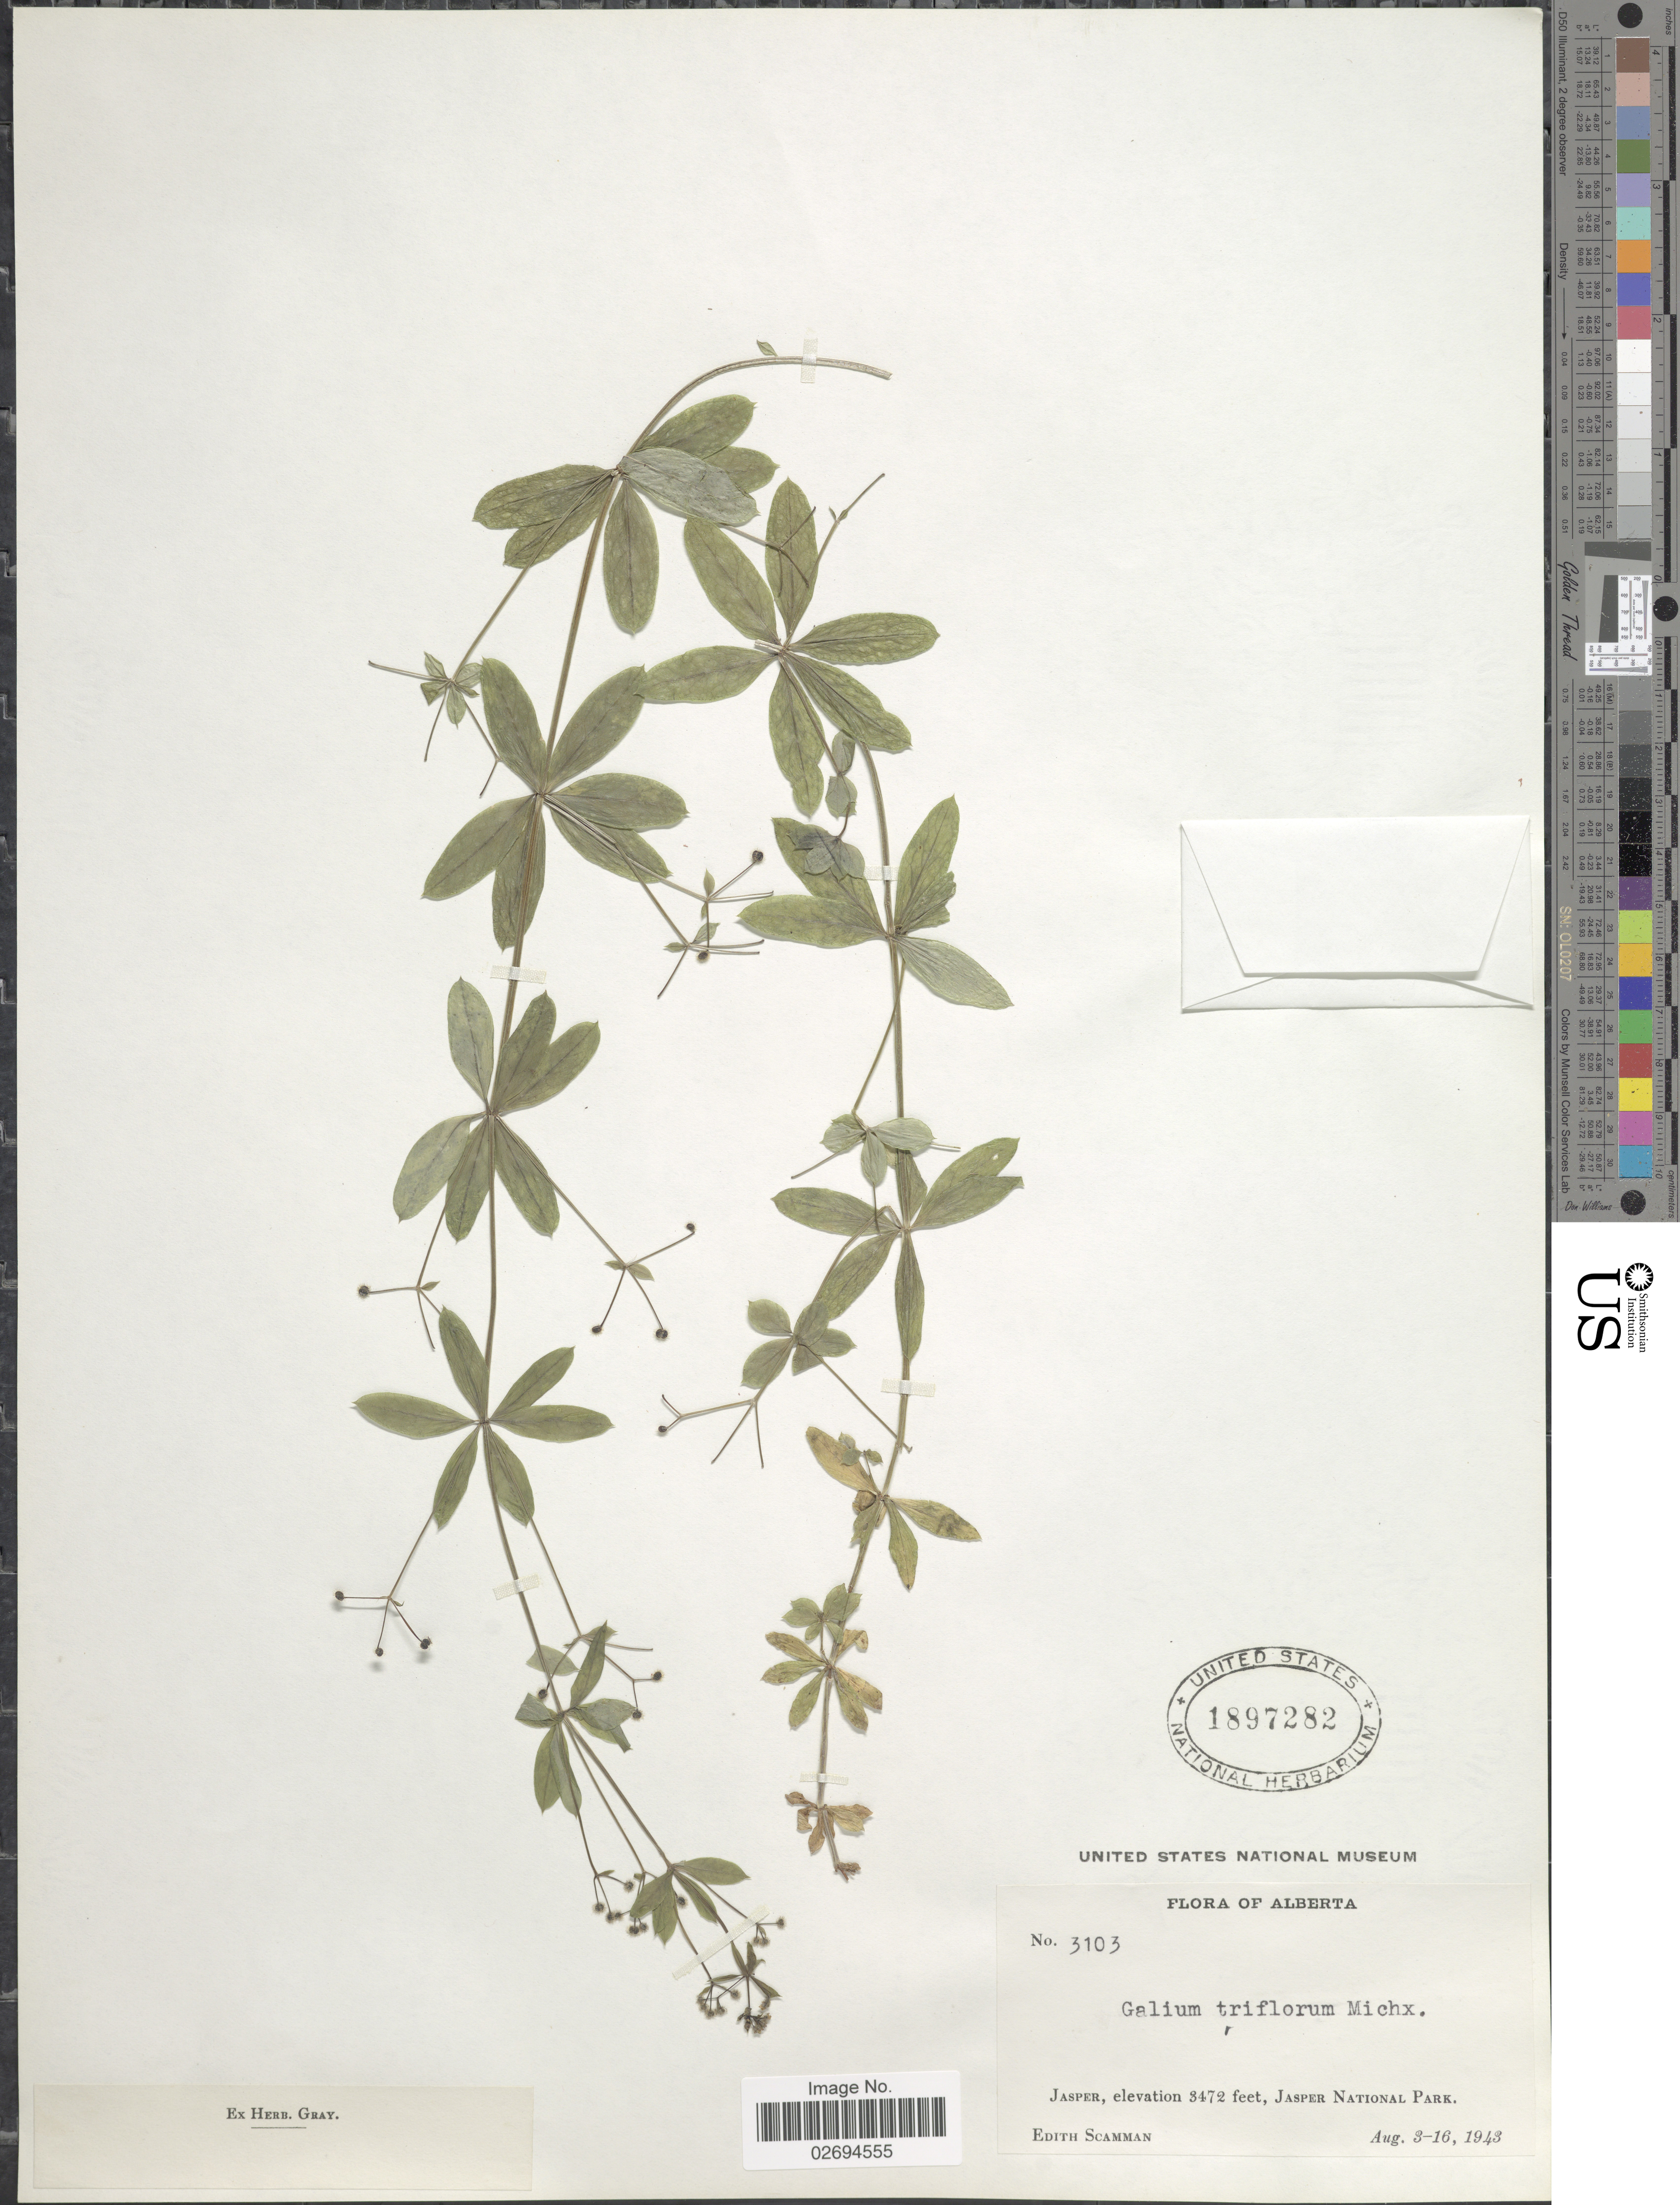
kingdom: Plantae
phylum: Tracheophyta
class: Magnoliopsida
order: Gentianales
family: Rubiaceae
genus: Galium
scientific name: Galium triflorum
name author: Michx.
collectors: E. Scamman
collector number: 3103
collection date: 1943-08-03/1943-08-16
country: Canada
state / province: Alberta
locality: Jasper, Jasper National Park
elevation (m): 1058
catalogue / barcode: US 1897282